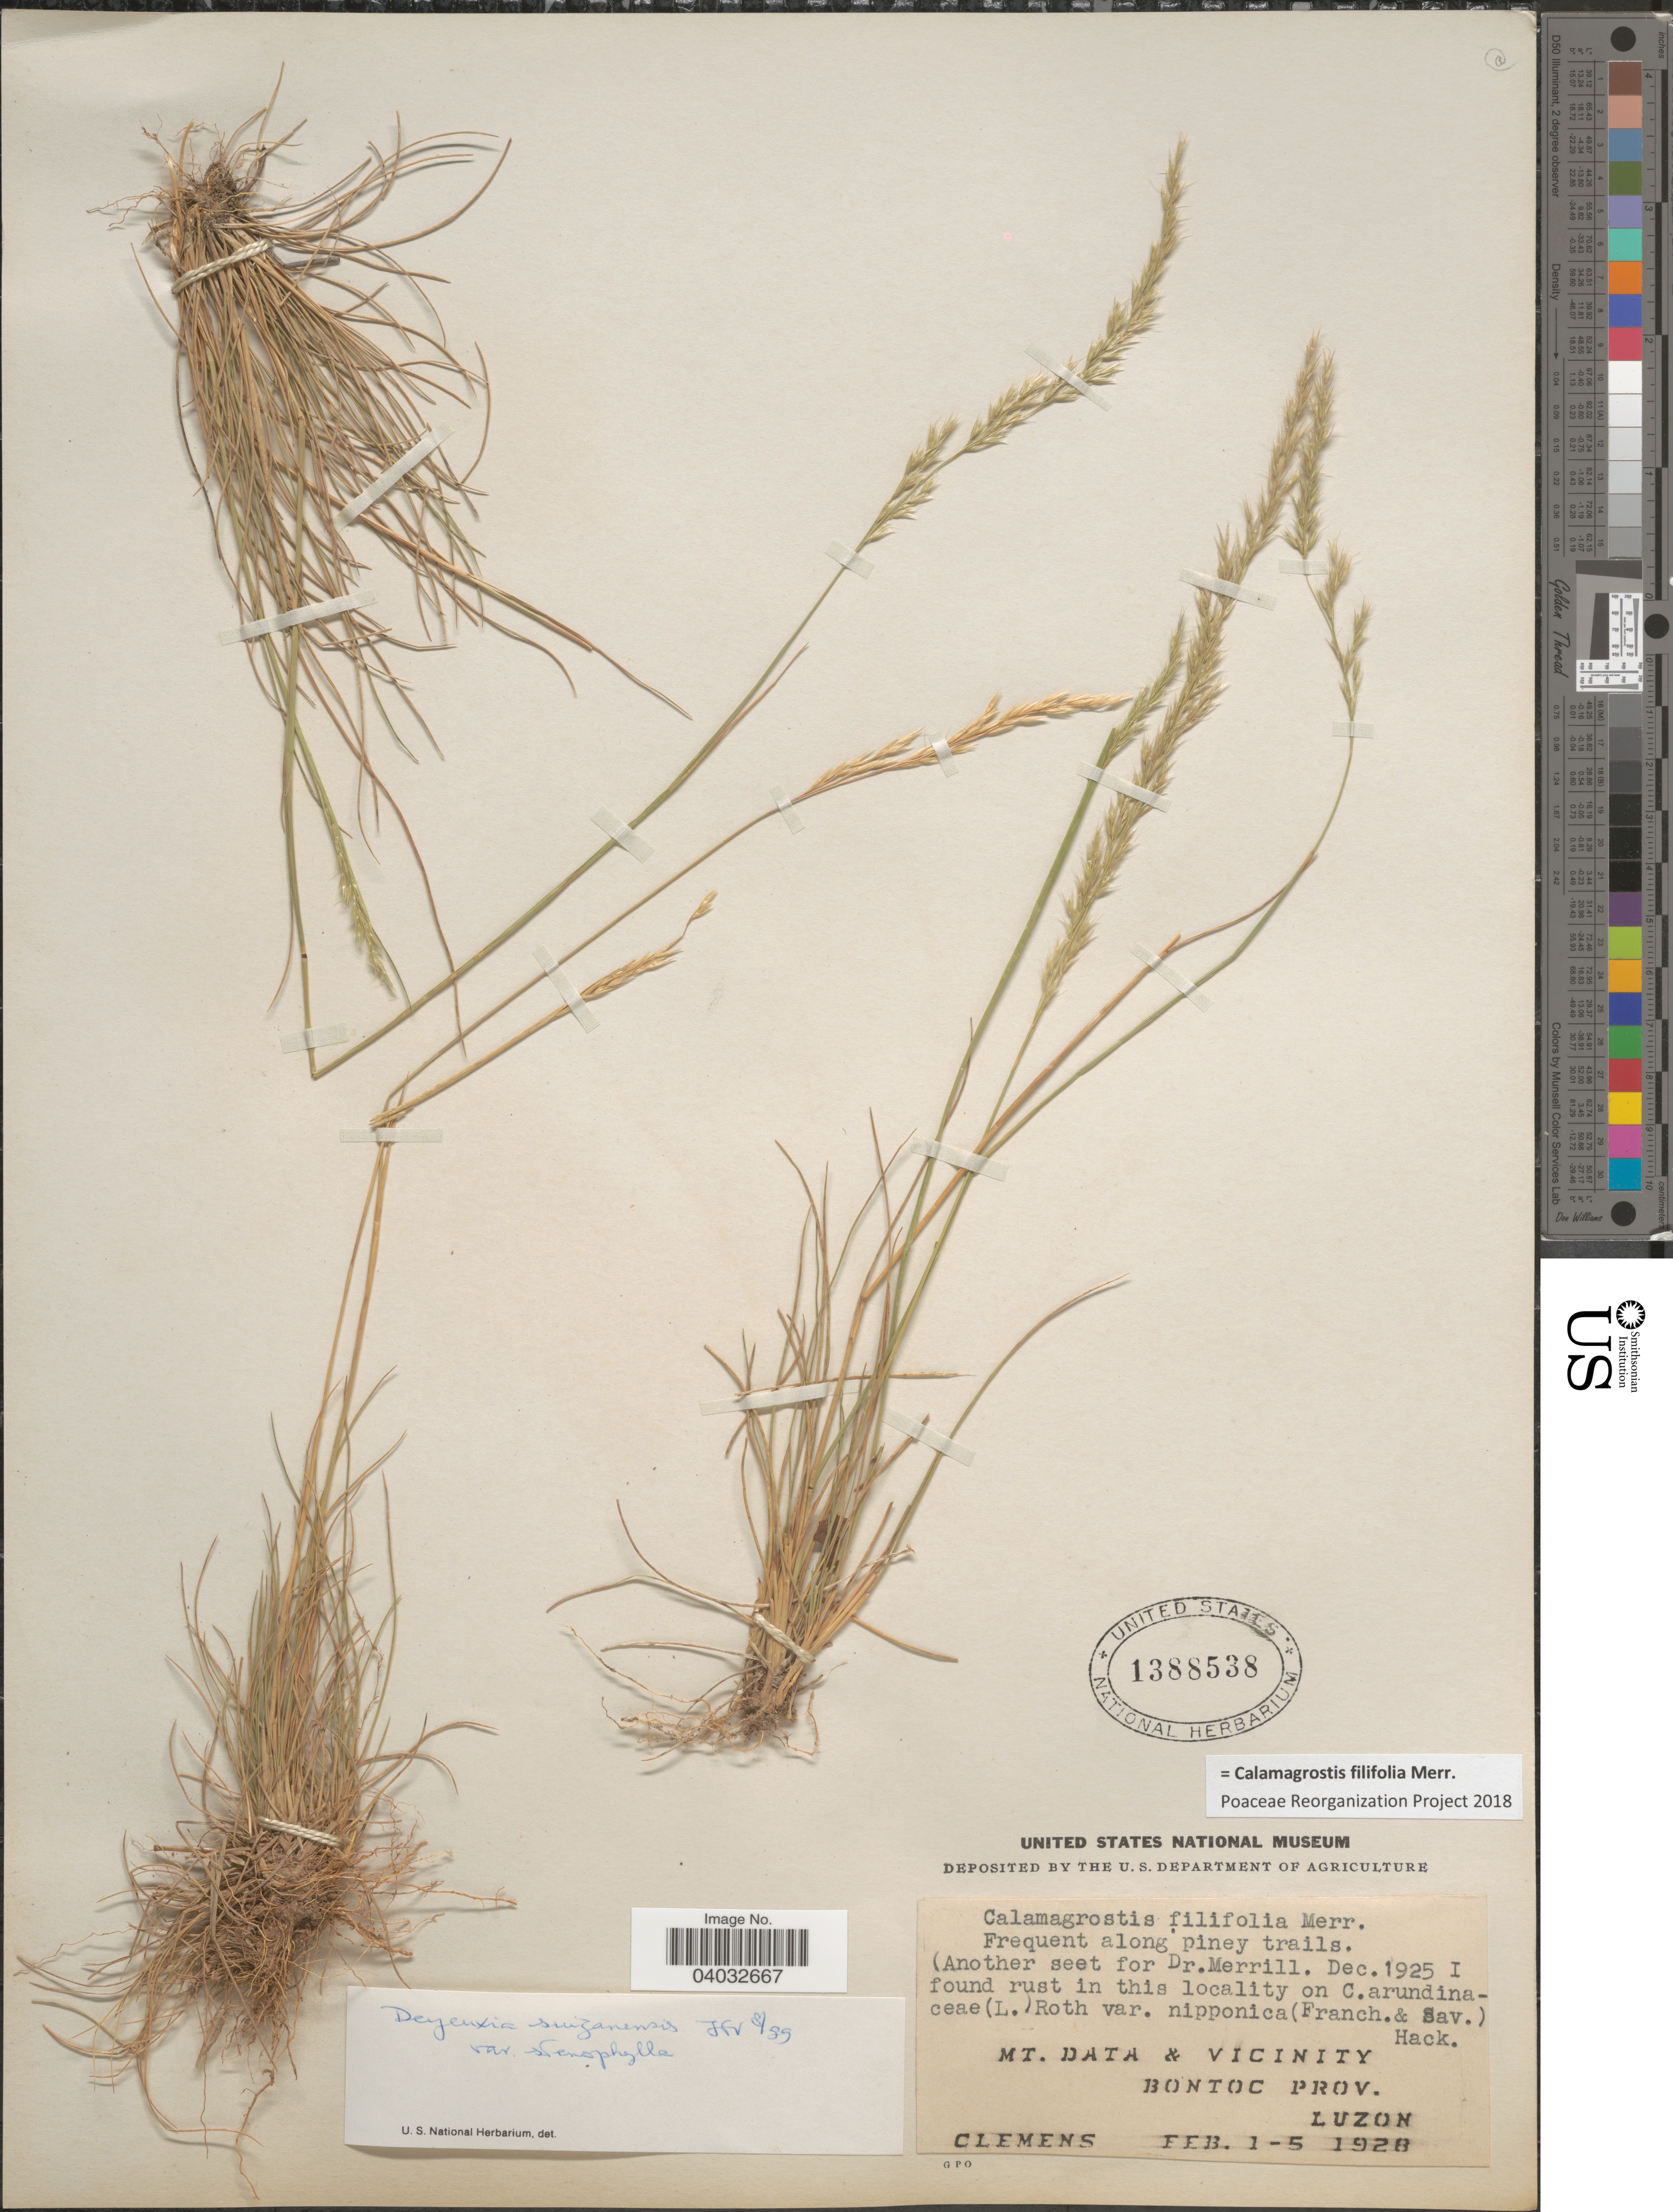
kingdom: Plantae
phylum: Tracheophyta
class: Liliopsida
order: Poales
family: Poaceae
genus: Calamagrostis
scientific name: Calamagrostis filifolia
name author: Merr.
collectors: -. Clemens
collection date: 1928-02-01/1928-02-05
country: Philippines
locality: Frequent along piney trails. Mt. Data & Vicinity. Bontoc Prov. Luzon.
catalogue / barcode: US 1388538